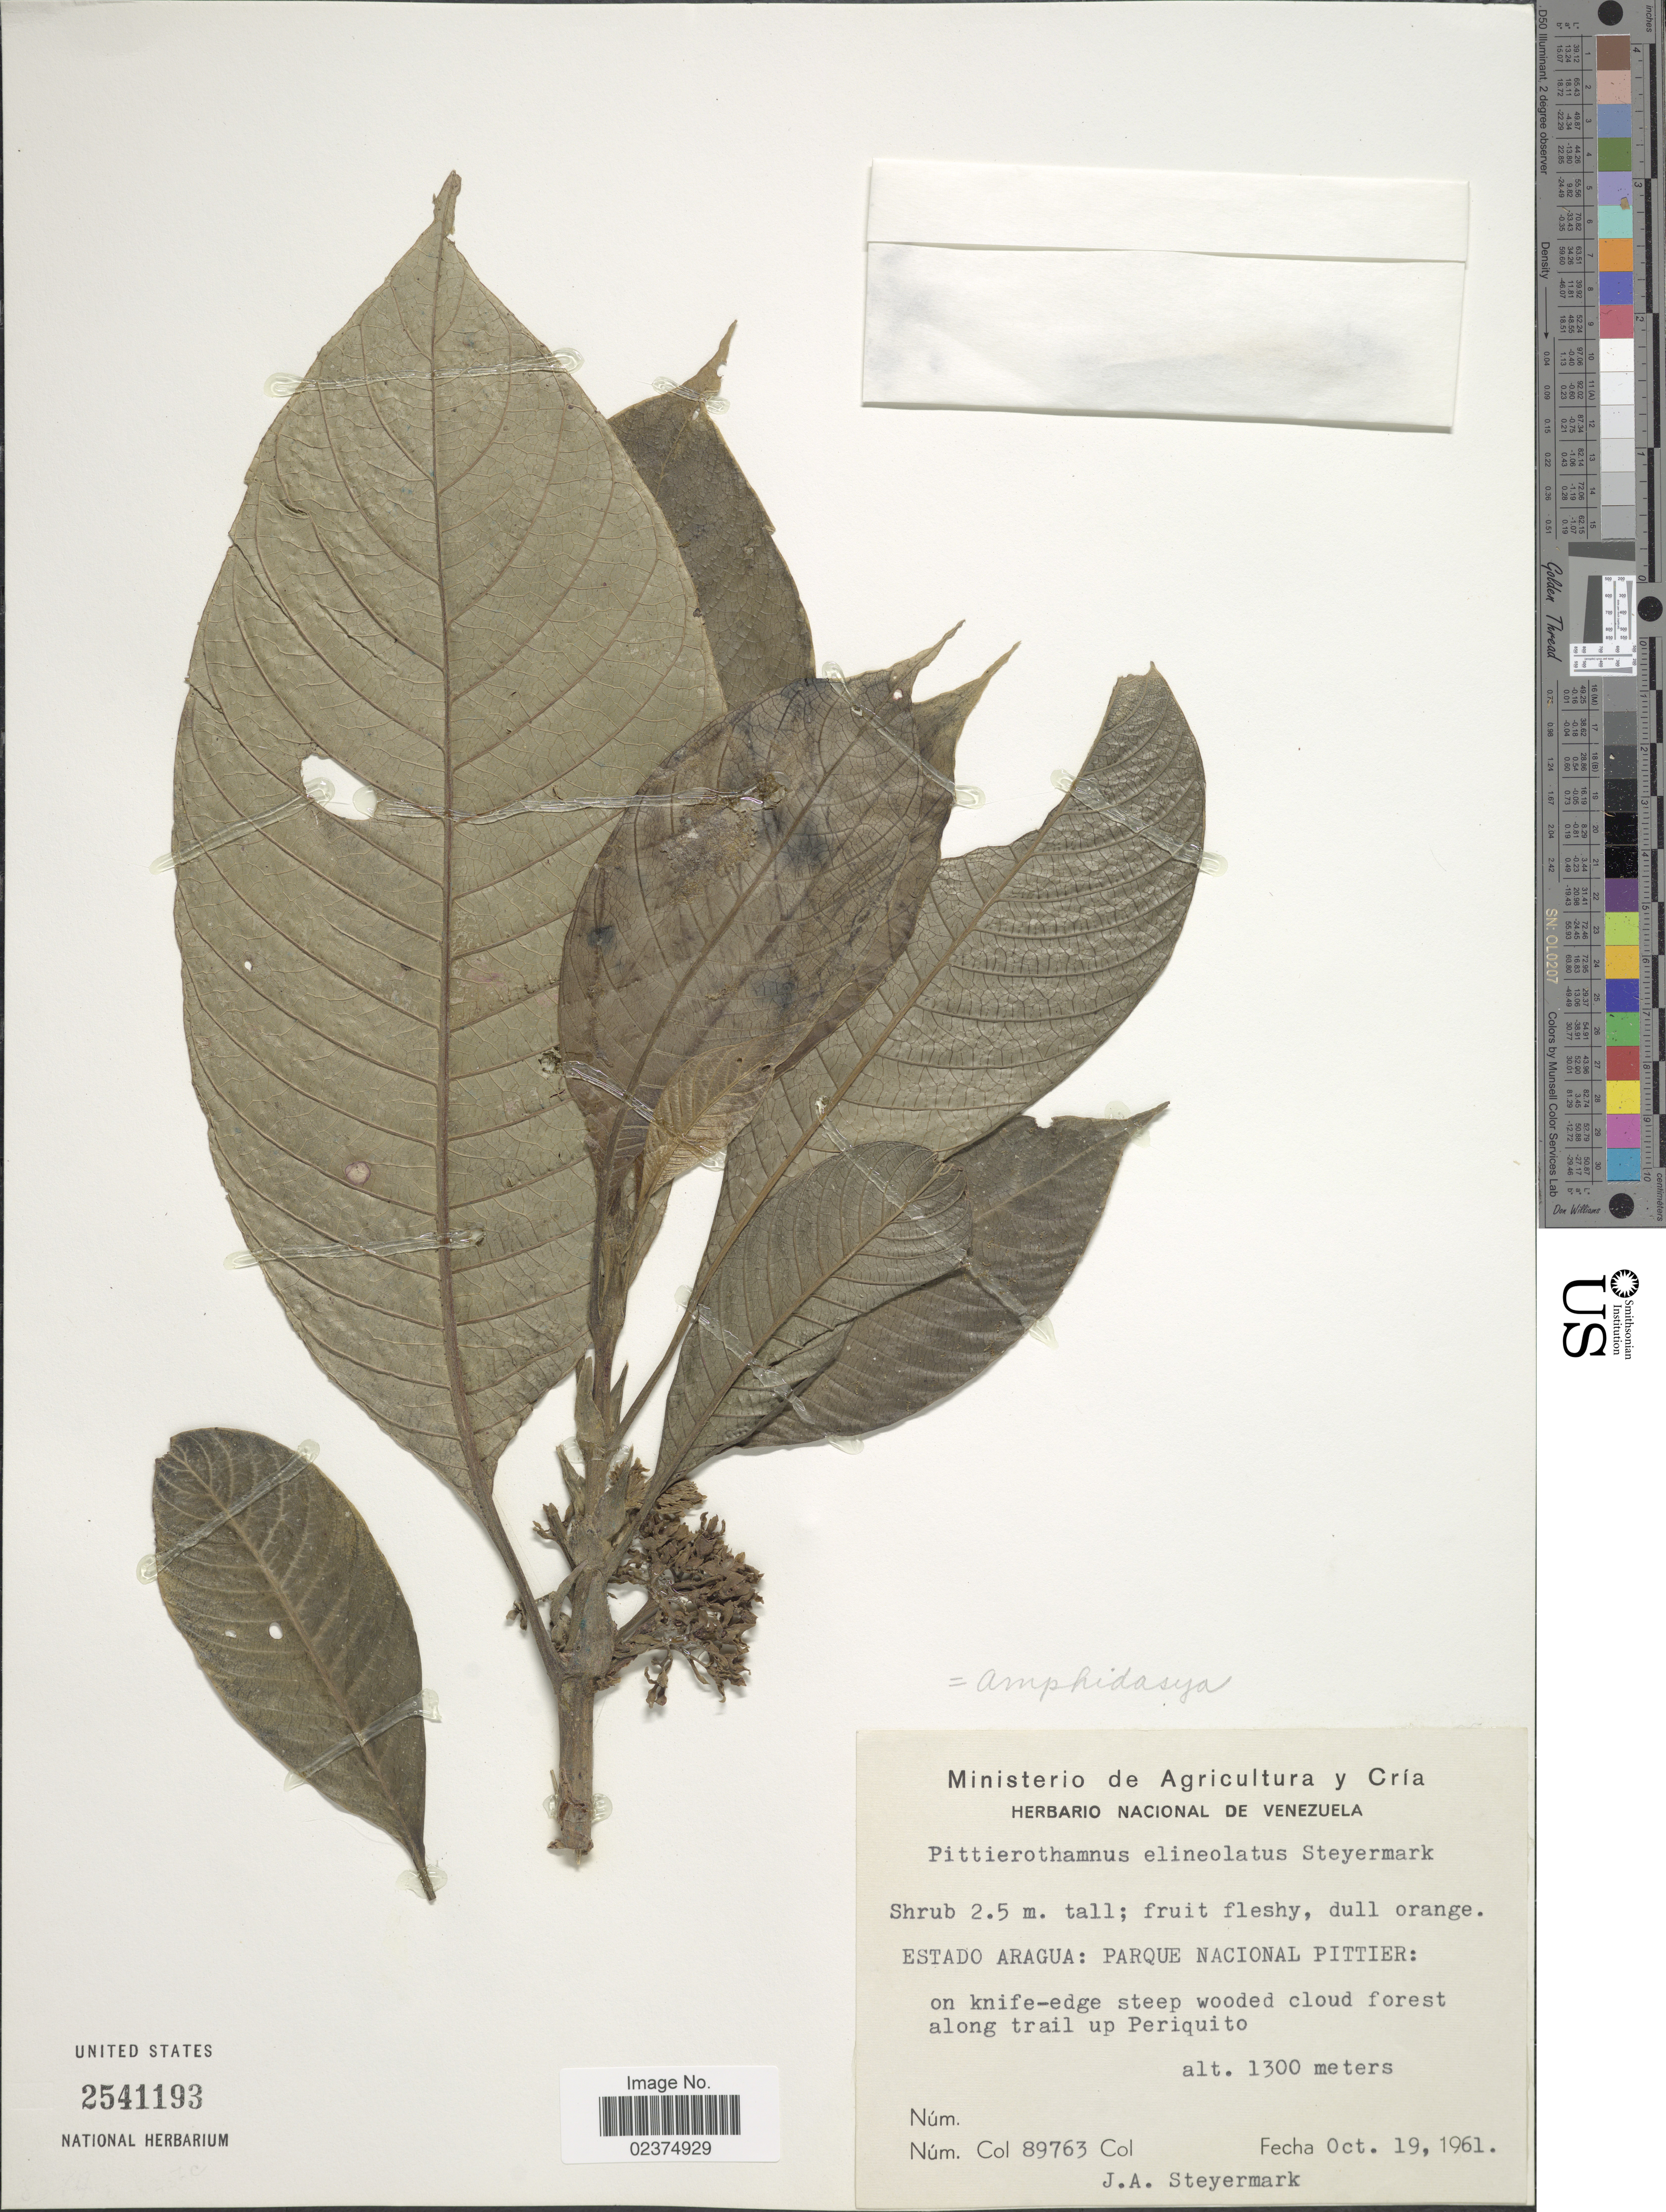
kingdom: Plantae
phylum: Tracheophyta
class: Magnoliopsida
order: Gentianales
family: Rubiaceae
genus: Amphidasya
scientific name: Amphidasya venezuelensis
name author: (Standl.) Steyerm.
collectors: J. Steyermark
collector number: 89763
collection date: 1961-10-19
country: Venezuela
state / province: Aragua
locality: Estado Aragua: Parque Nacional Pittier: on knife- ridge steep wooded cloud forest along trail up Periquito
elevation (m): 1300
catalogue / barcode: US 2541193